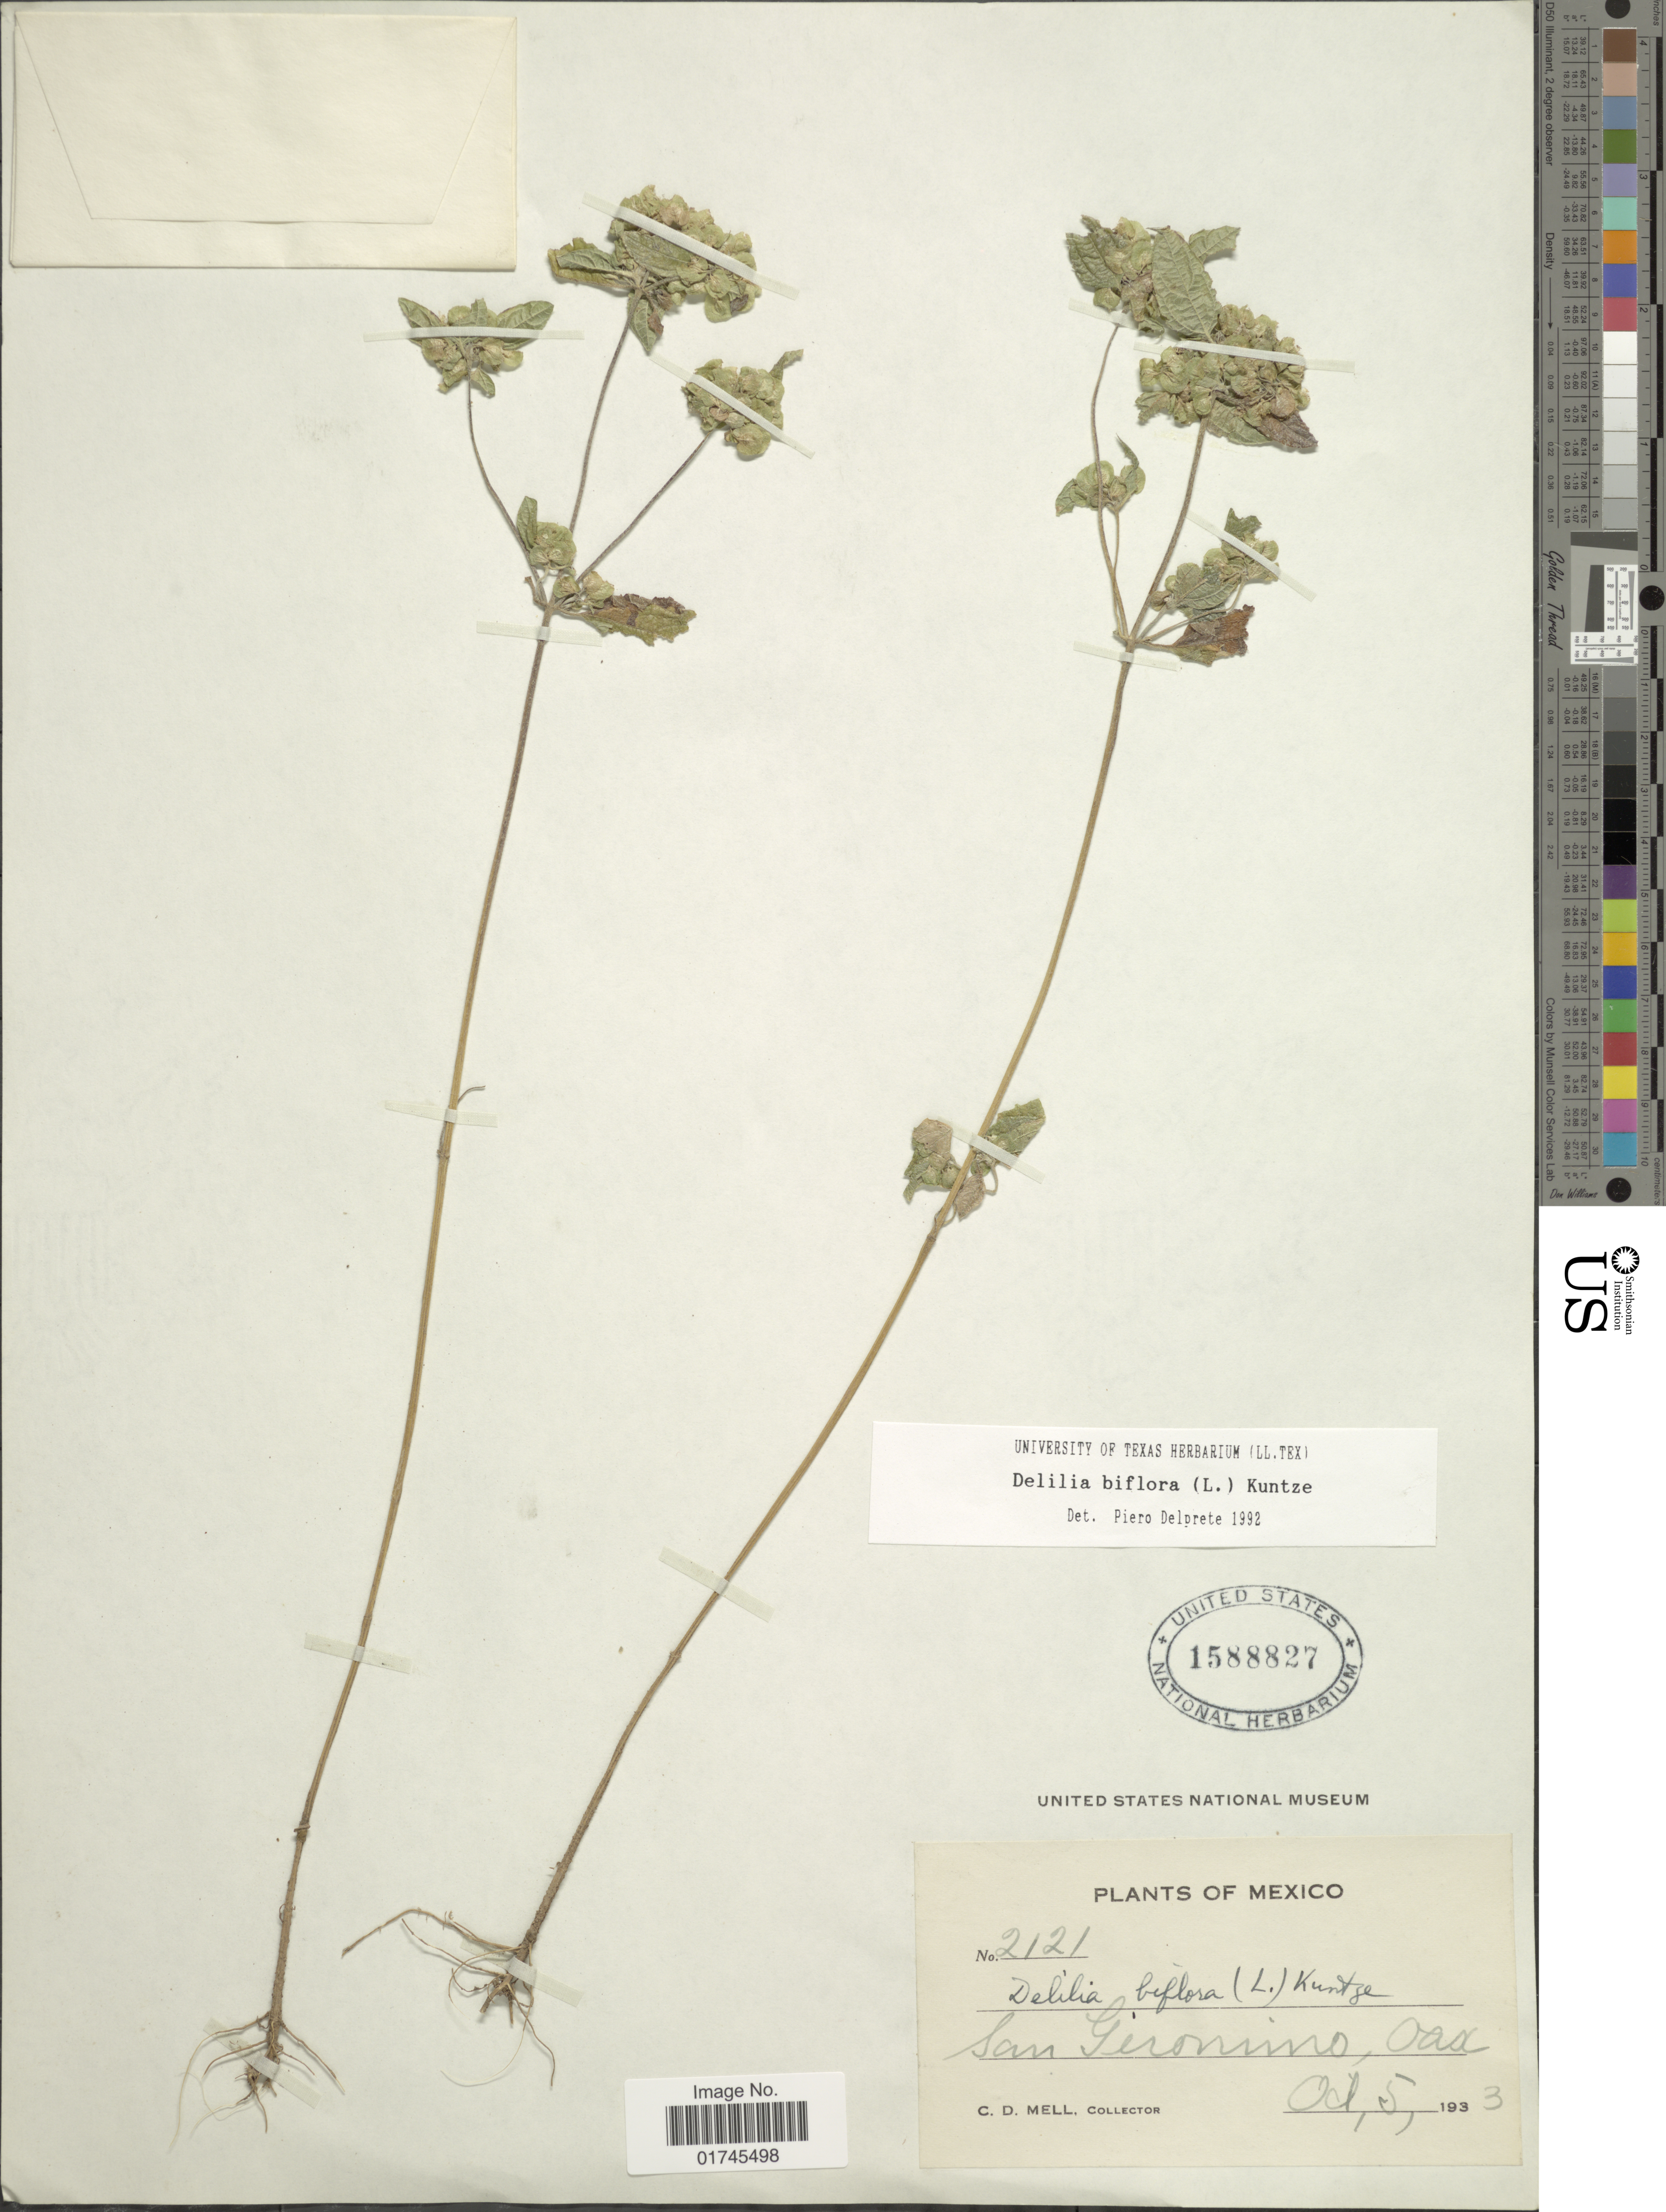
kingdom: Plantae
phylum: Tracheophyta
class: Magnoliopsida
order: Asterales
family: Asteraceae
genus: Delilia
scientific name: Delilia biflora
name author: (L.) Kuntze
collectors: C. D. Mell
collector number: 2121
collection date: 1933-10-05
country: Mexico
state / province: Oaxaca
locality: San Geronimo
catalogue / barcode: US 1588827